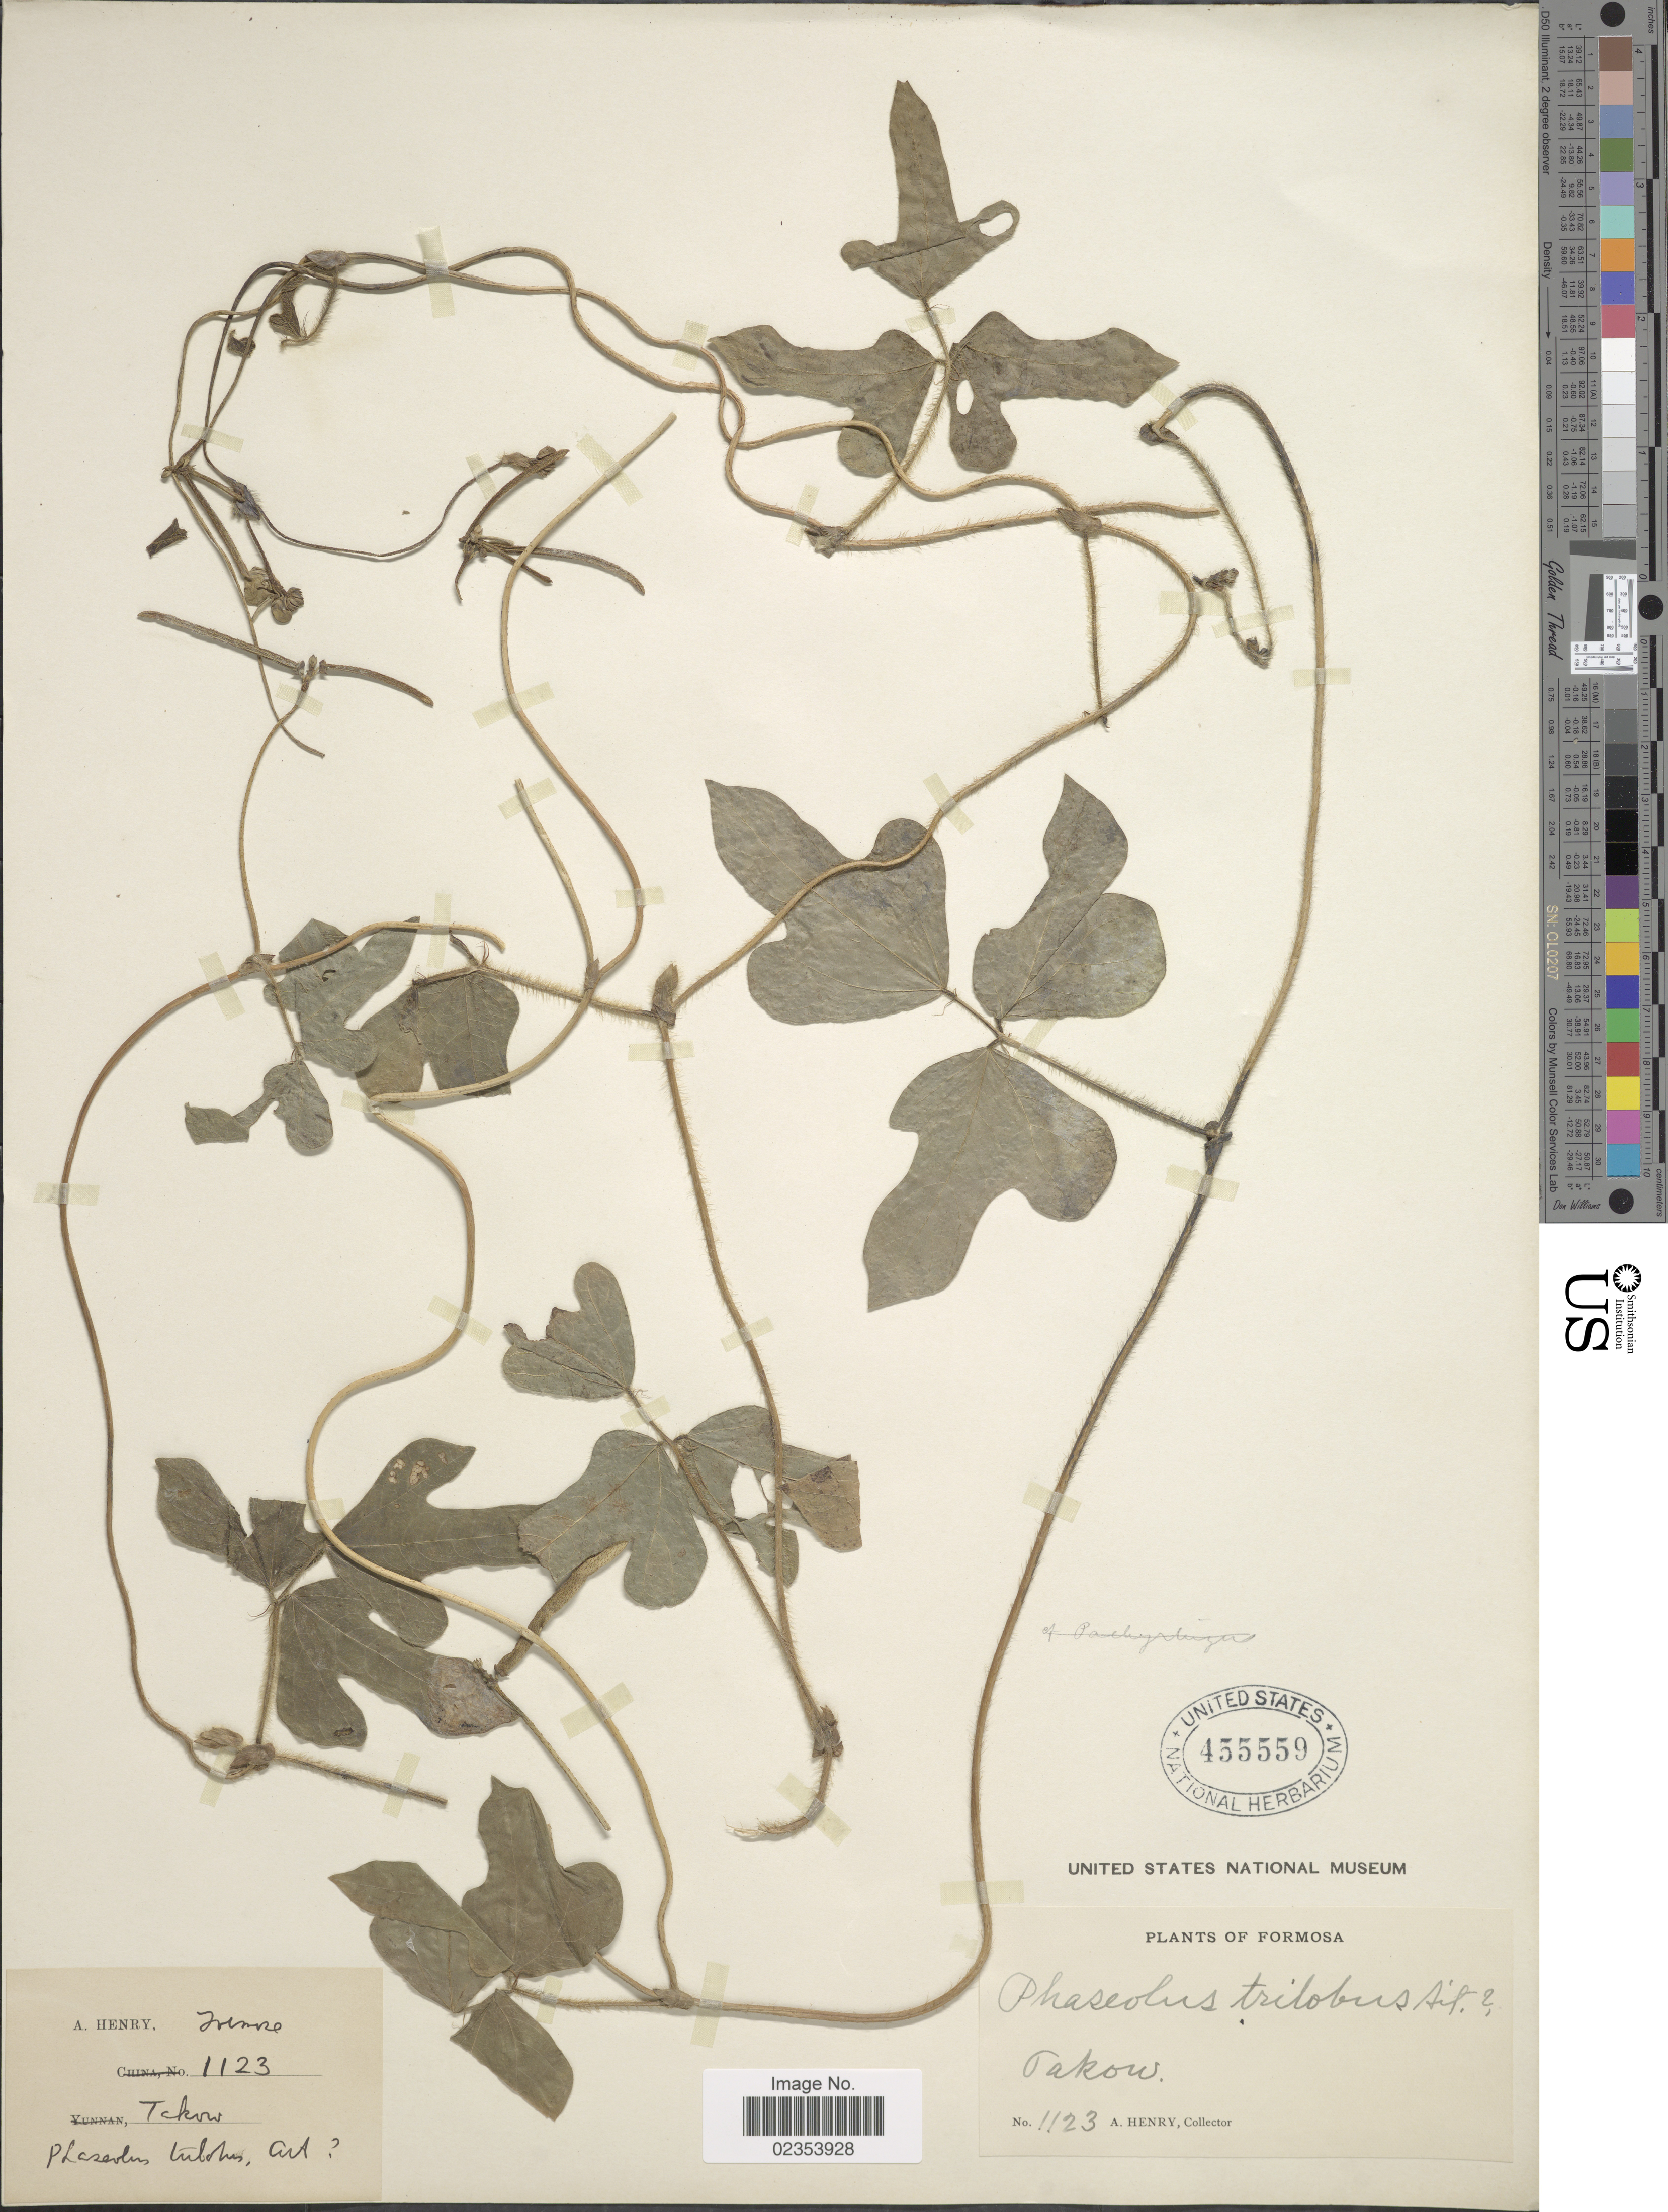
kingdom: Plantae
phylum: Tracheophyta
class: Magnoliopsida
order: Fabales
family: Fabaceae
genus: Vigna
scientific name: Vigna trilobata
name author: (L.) Verdc.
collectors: A. Henry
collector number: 1123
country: Taiwan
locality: Takow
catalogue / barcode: US 455559